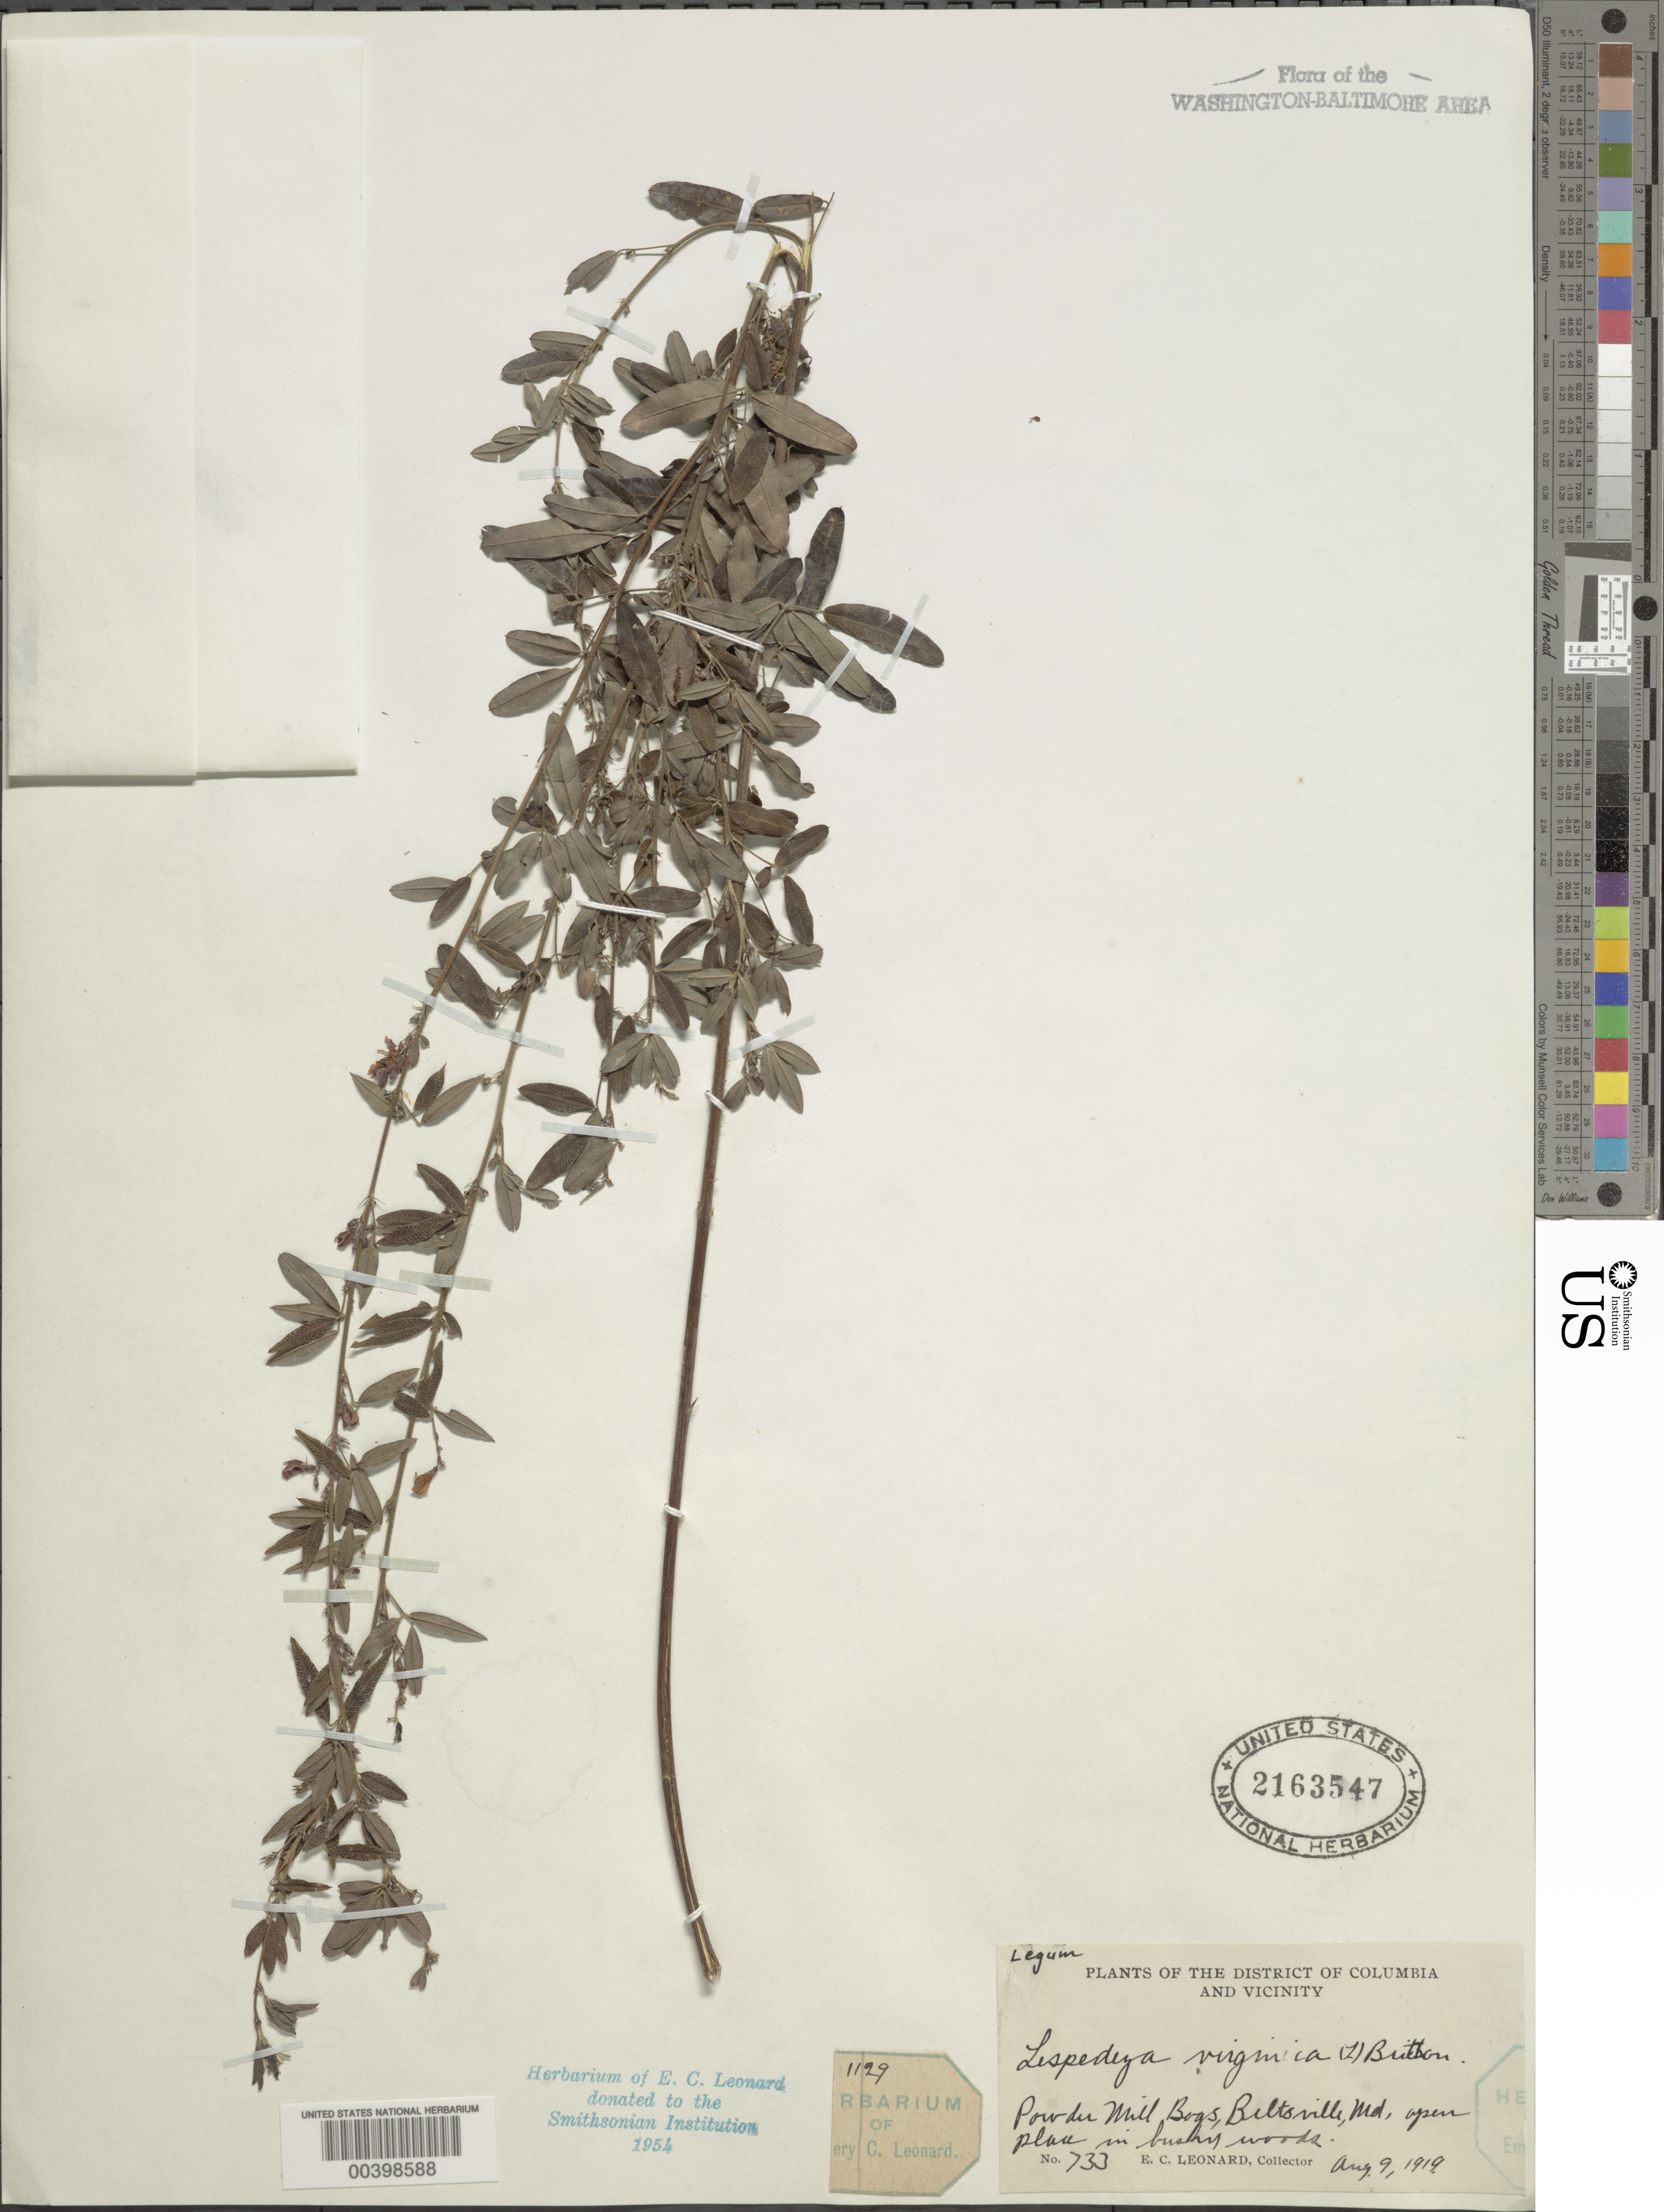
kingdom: Plantae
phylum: Tracheophyta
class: Magnoliopsida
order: Fabales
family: Fabaceae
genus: Lespedeza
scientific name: Lespedeza virginica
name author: (L.) Britton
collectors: E. C. Leonard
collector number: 733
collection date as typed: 09 Aug 1919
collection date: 1919-08-09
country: United States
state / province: Maryland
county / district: Prince George's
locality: Powder Mill Bogs, Beltsville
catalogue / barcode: US 2163547